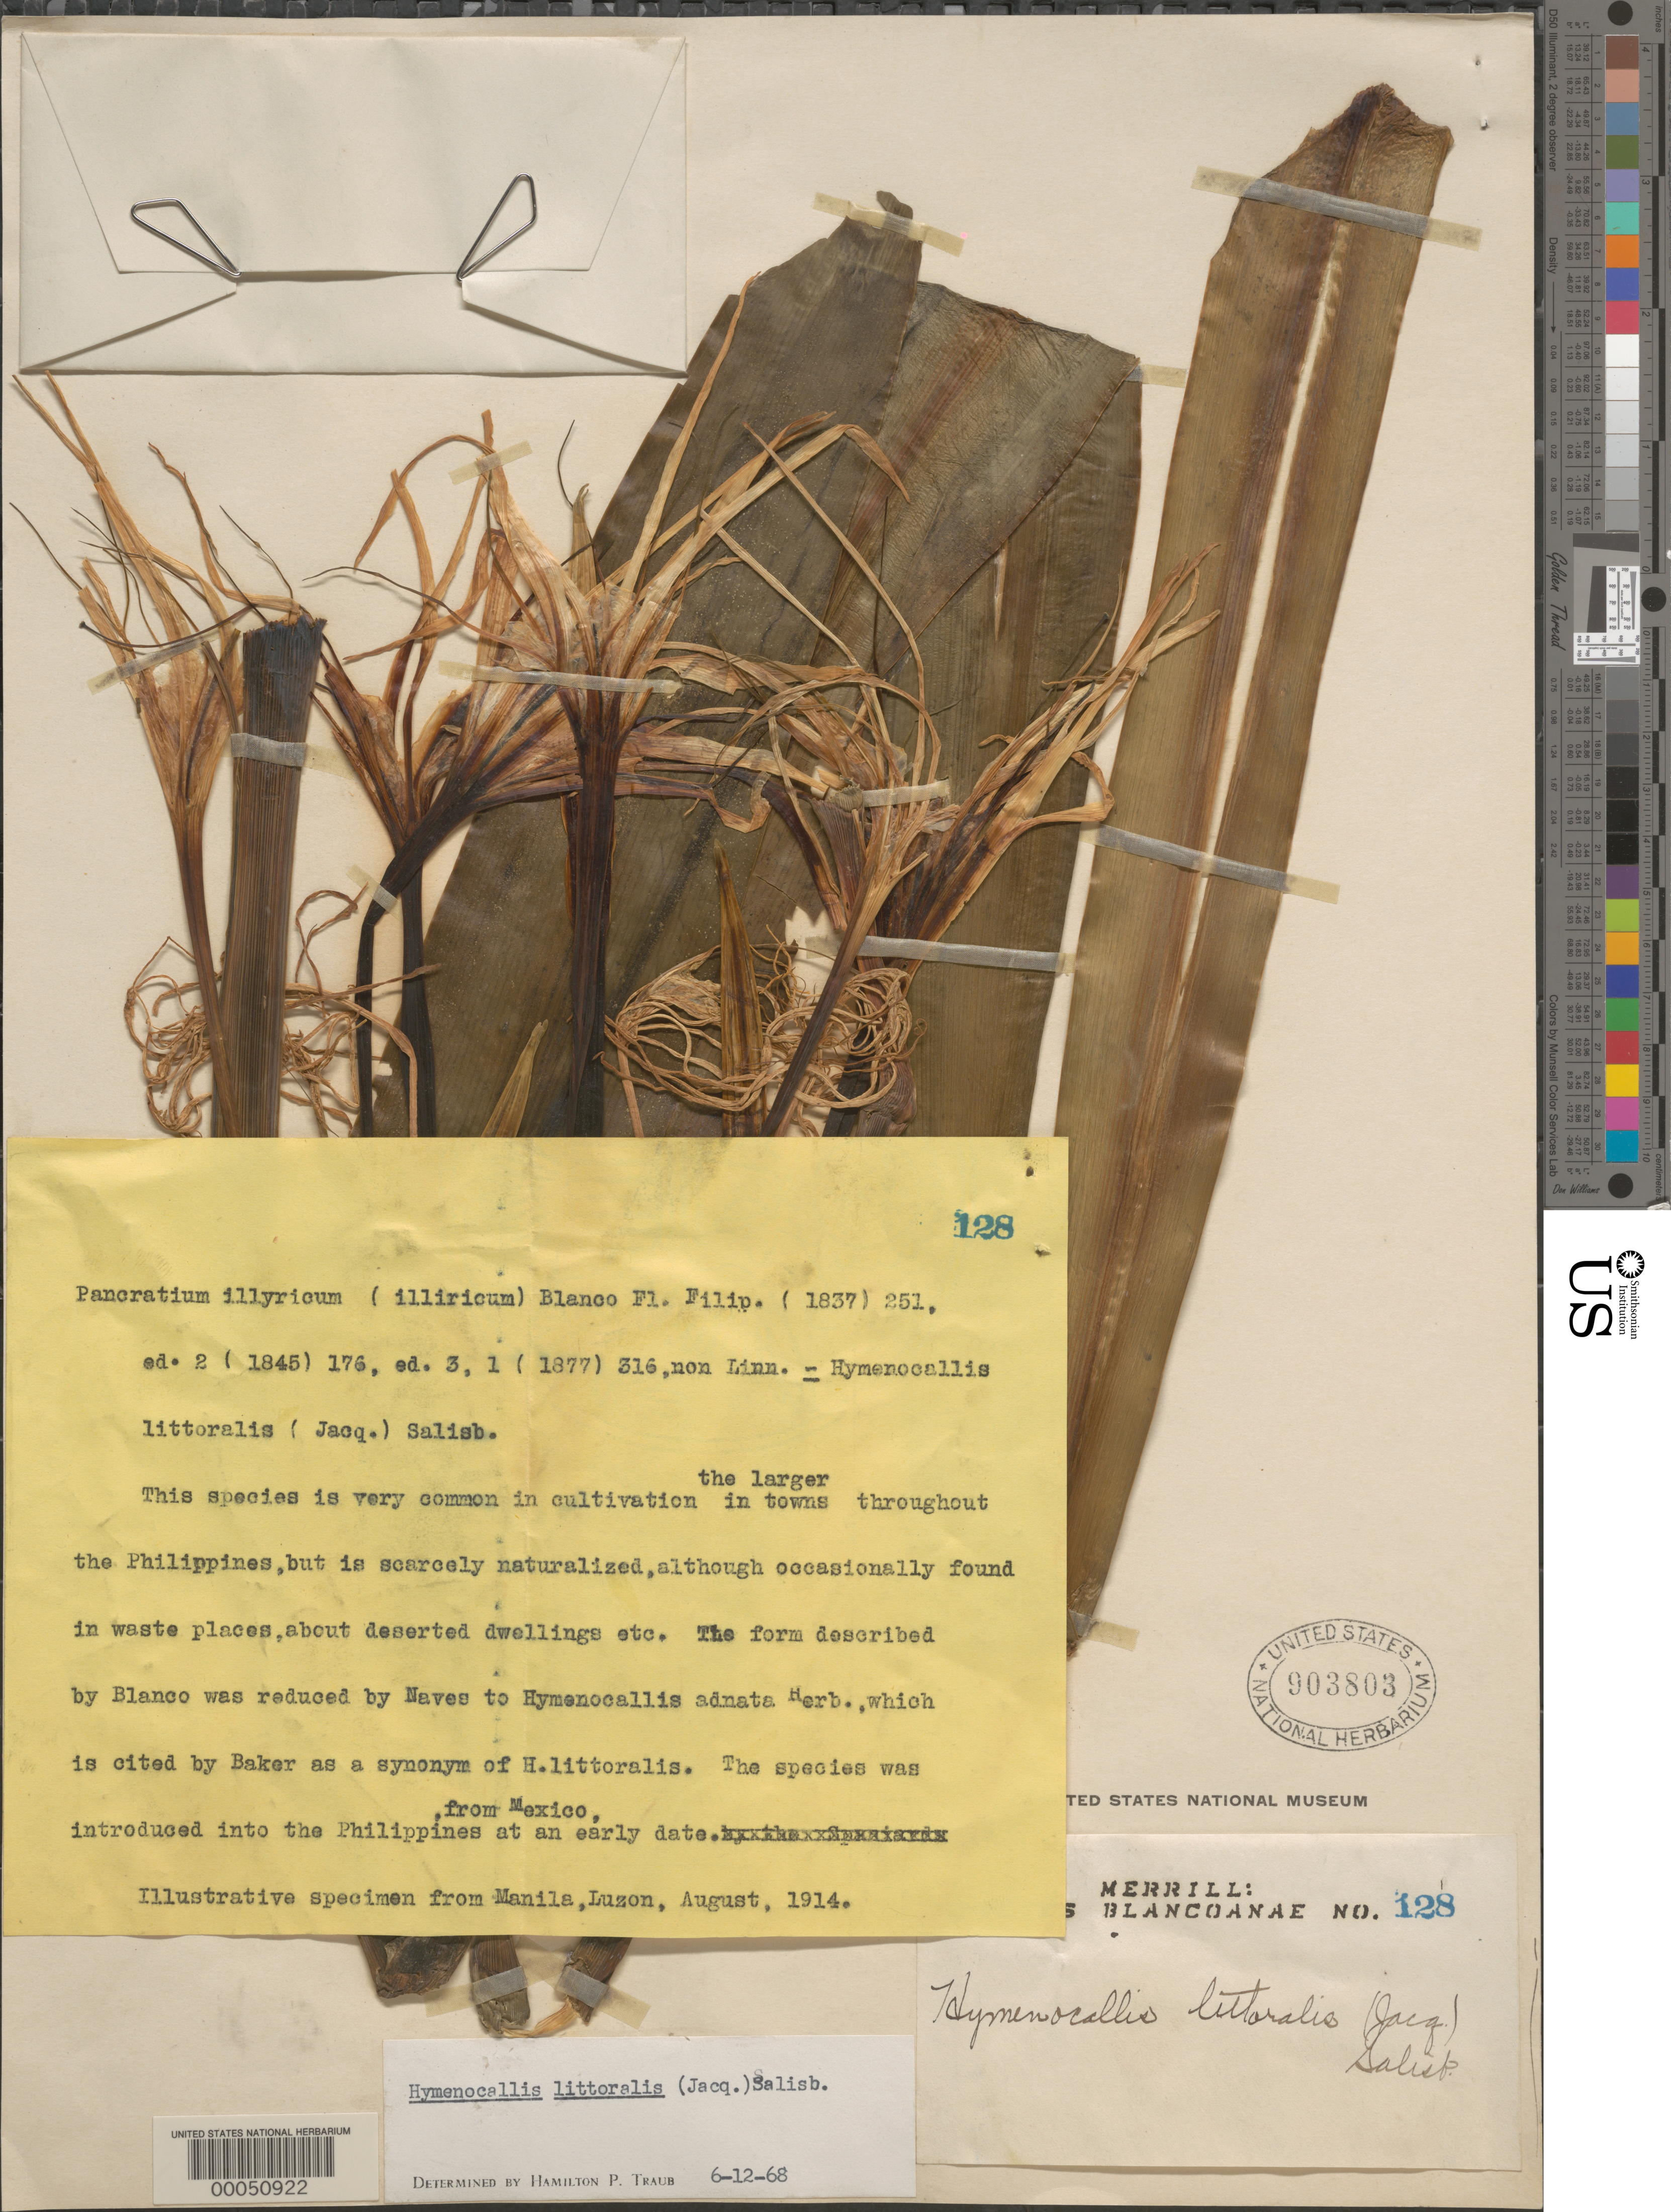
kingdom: Plantae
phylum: Tracheophyta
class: Liliopsida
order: Asparagales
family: Amaryllidaceae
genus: Hymenocallis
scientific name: Hymenocallis littoralis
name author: (Jacq.) Salisb.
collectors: E. D. Merrill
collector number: Sp. Blancoan. 0128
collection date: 1914-08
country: Philippines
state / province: National Capital Region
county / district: Manila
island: Luzon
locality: Manila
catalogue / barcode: US 903803